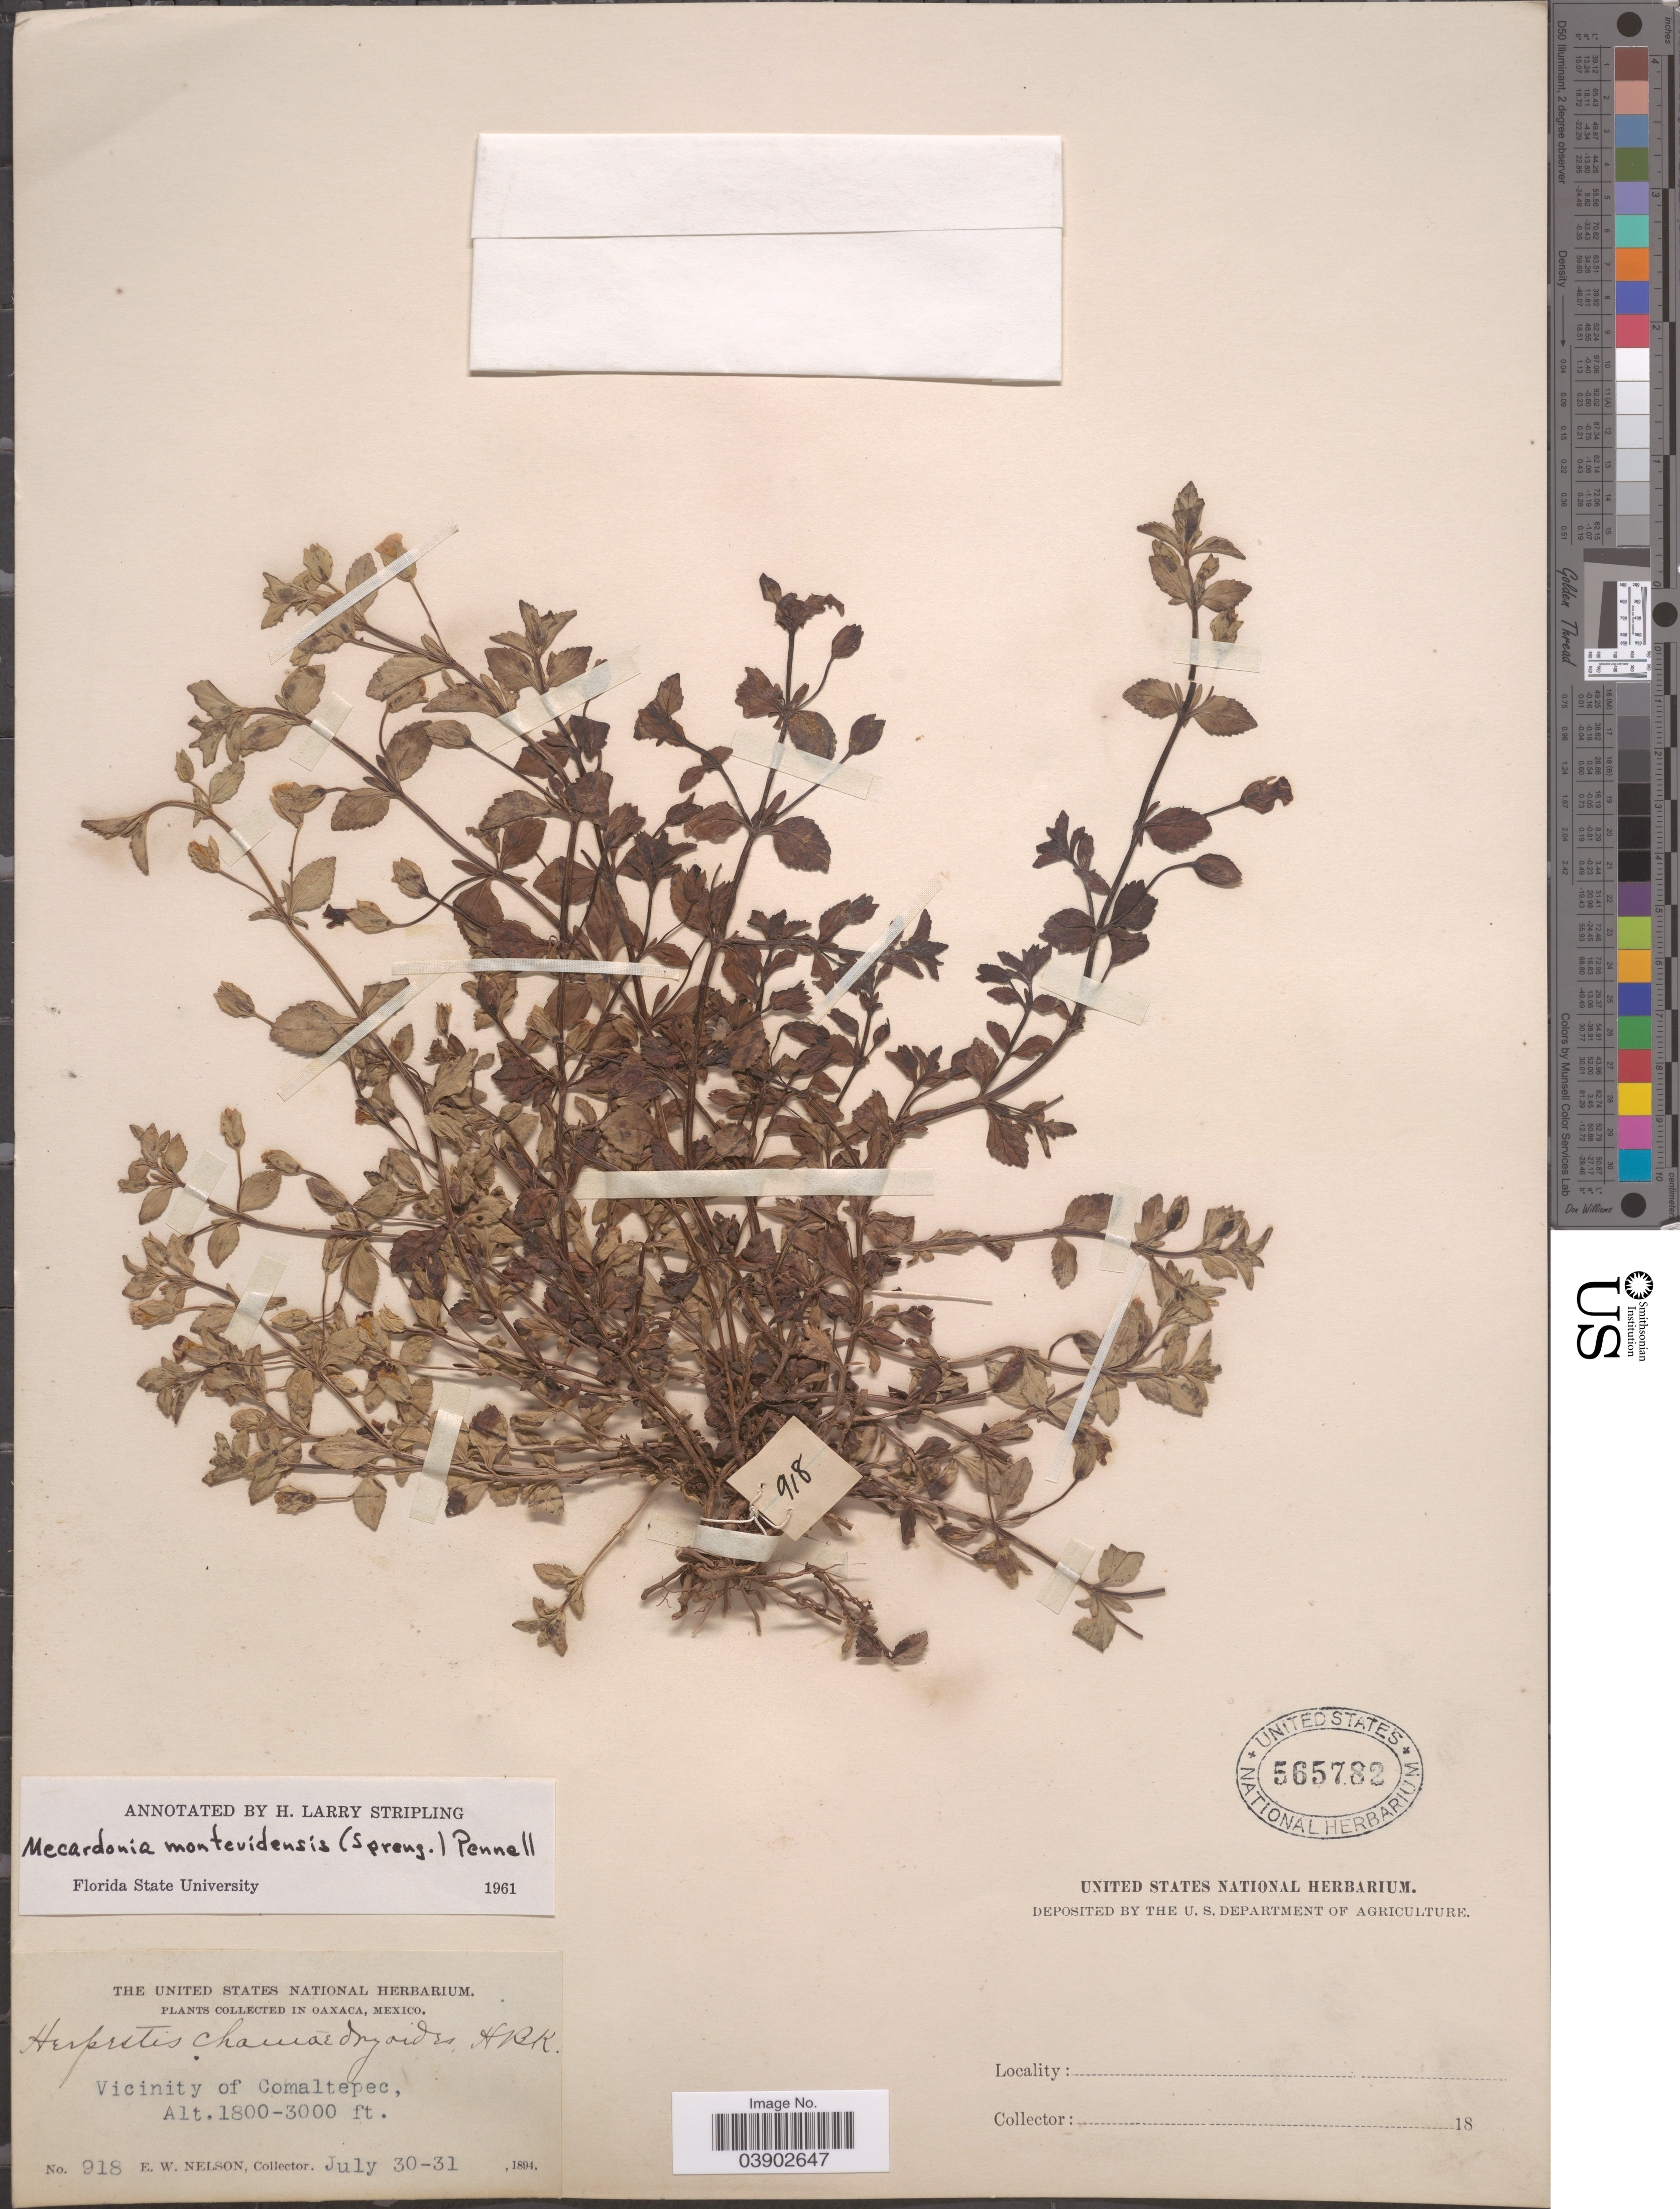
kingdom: Plantae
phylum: Tracheophyta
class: Magnoliopsida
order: Lamiales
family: Plantaginaceae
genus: Mecardonia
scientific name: Mecardonia procumbens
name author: (Mill.) Small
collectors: E. W. Nelson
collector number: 918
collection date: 1894-07-30/1894-07-31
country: Mexico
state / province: Oaxaca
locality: Vicinity of Comaltepec.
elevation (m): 549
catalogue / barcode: US 565782